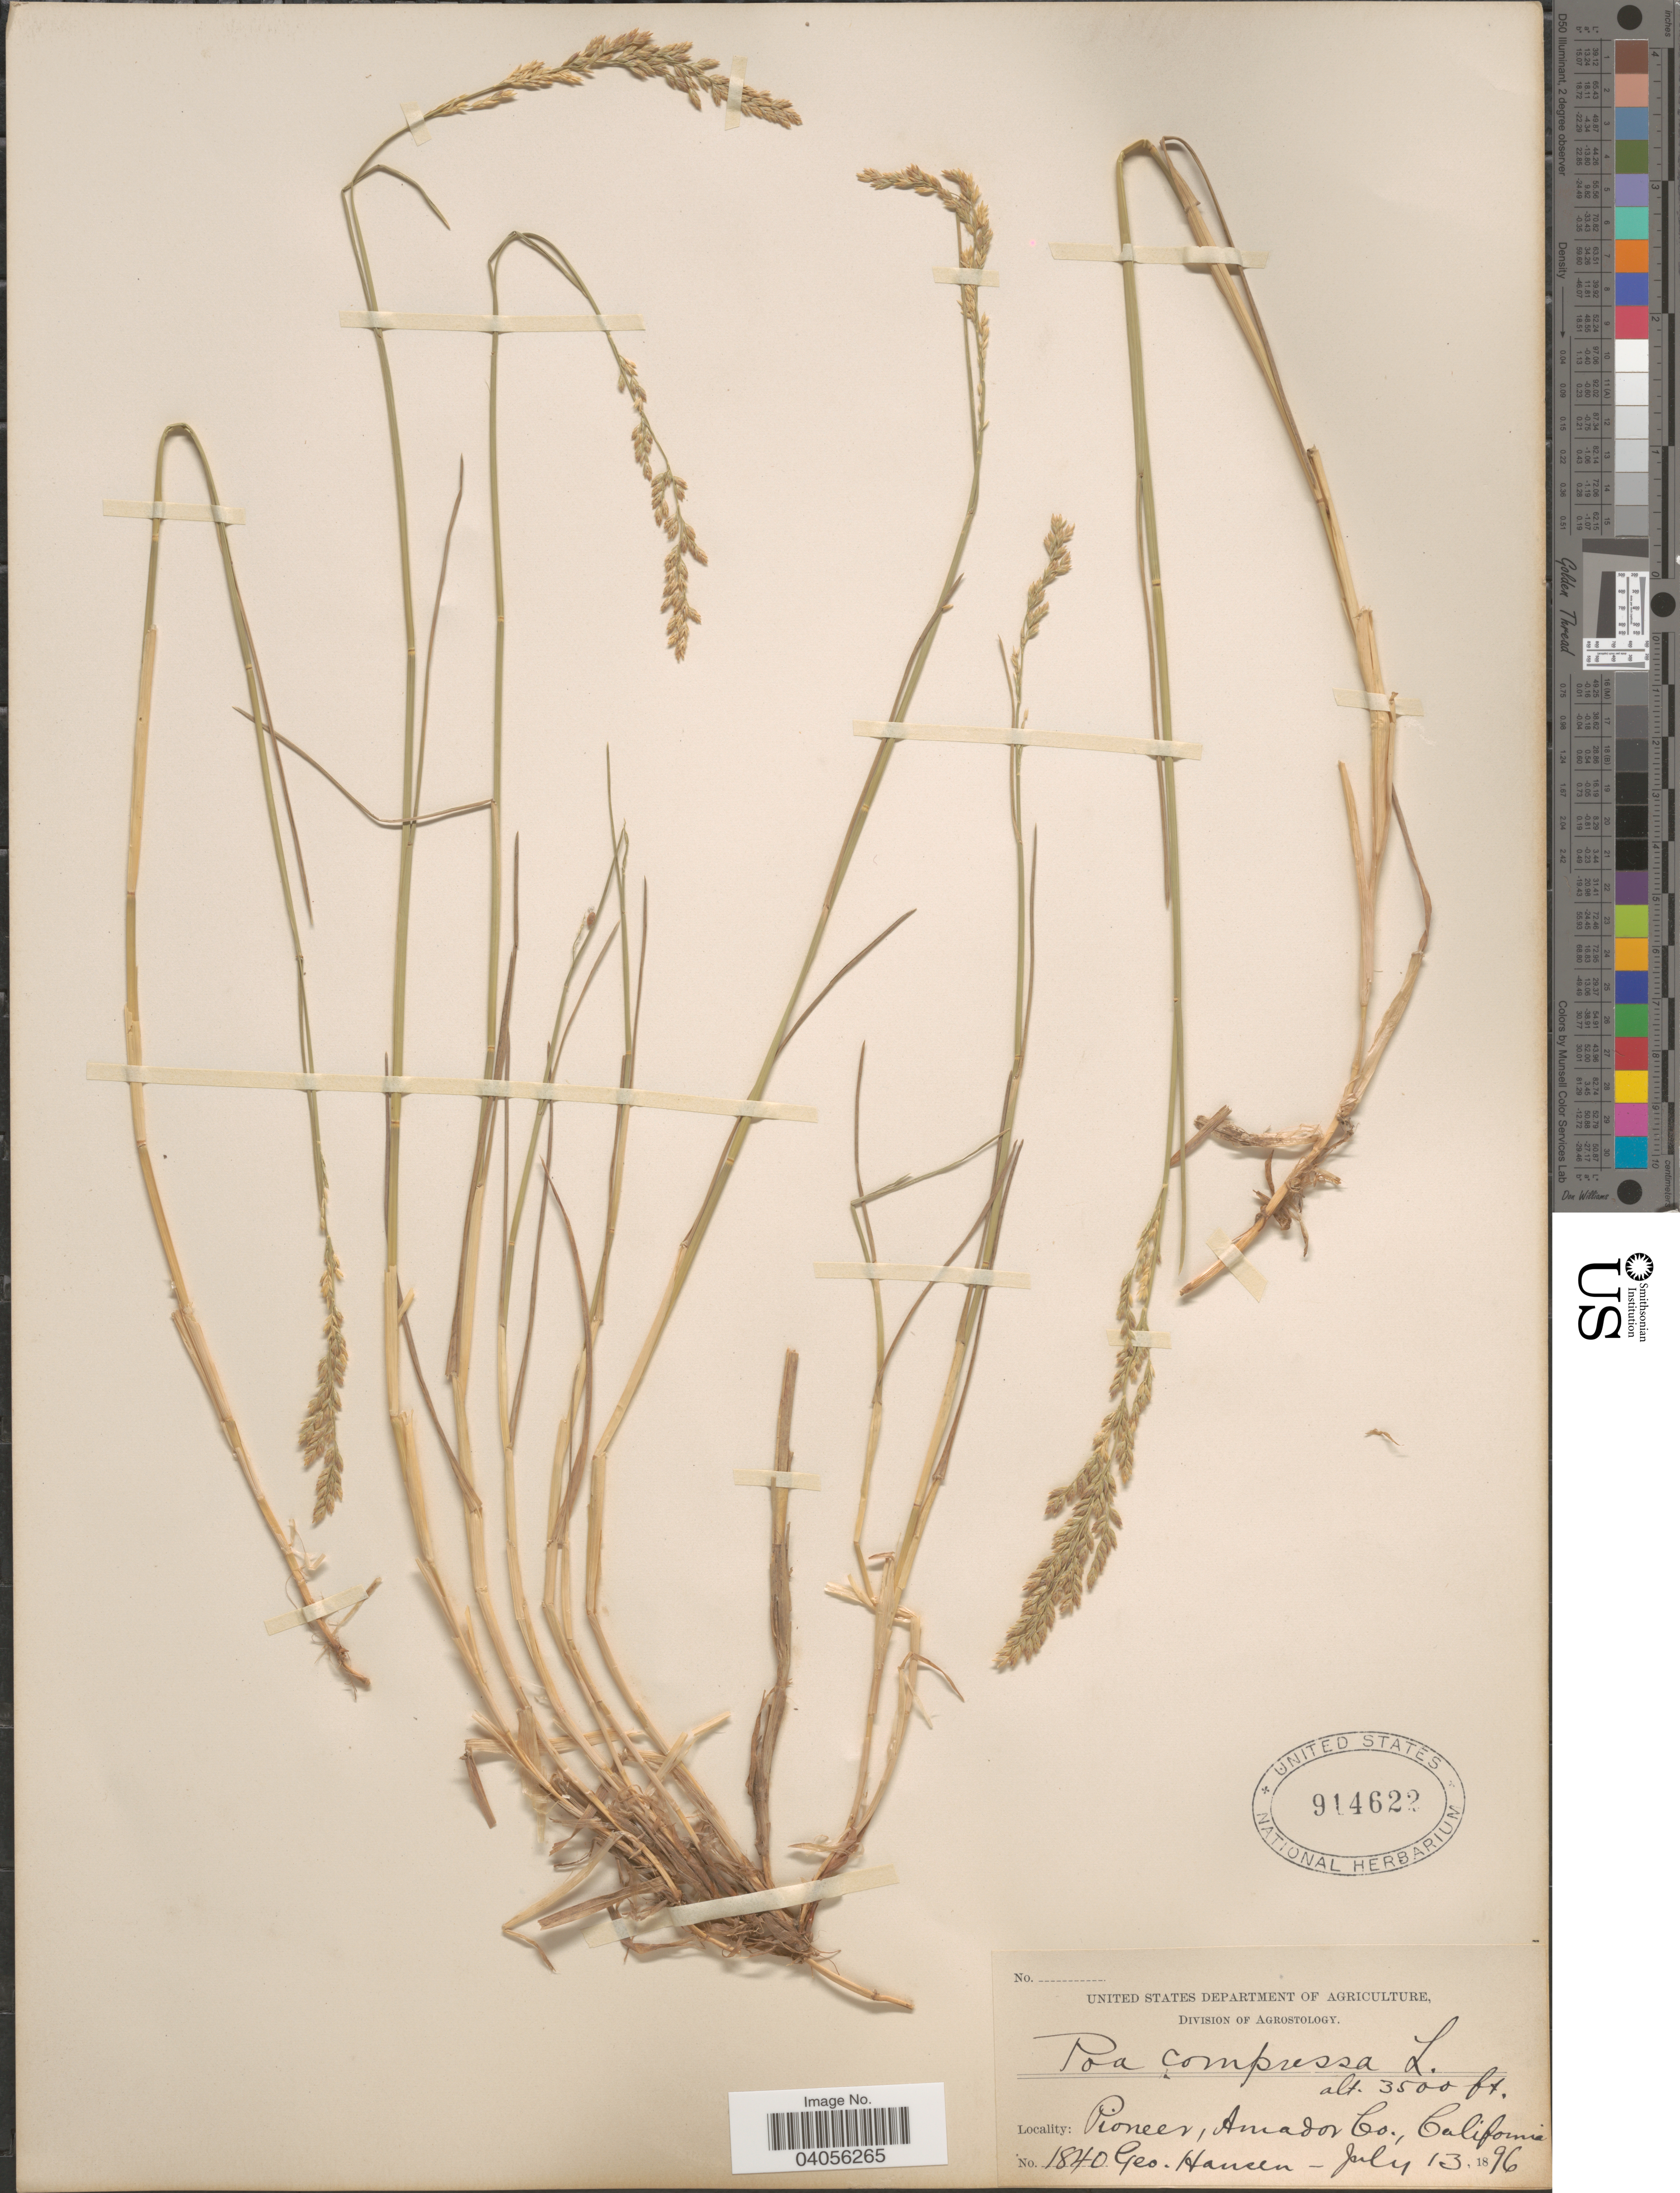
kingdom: Plantae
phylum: Tracheophyta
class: Liliopsida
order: Poales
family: Poaceae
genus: Poa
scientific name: Poa compressa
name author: L.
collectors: G. Hansen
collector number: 1840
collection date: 1896-07-13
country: United States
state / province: California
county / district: Amador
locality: Pioneer, Amador Co.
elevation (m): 1067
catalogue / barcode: US 914622